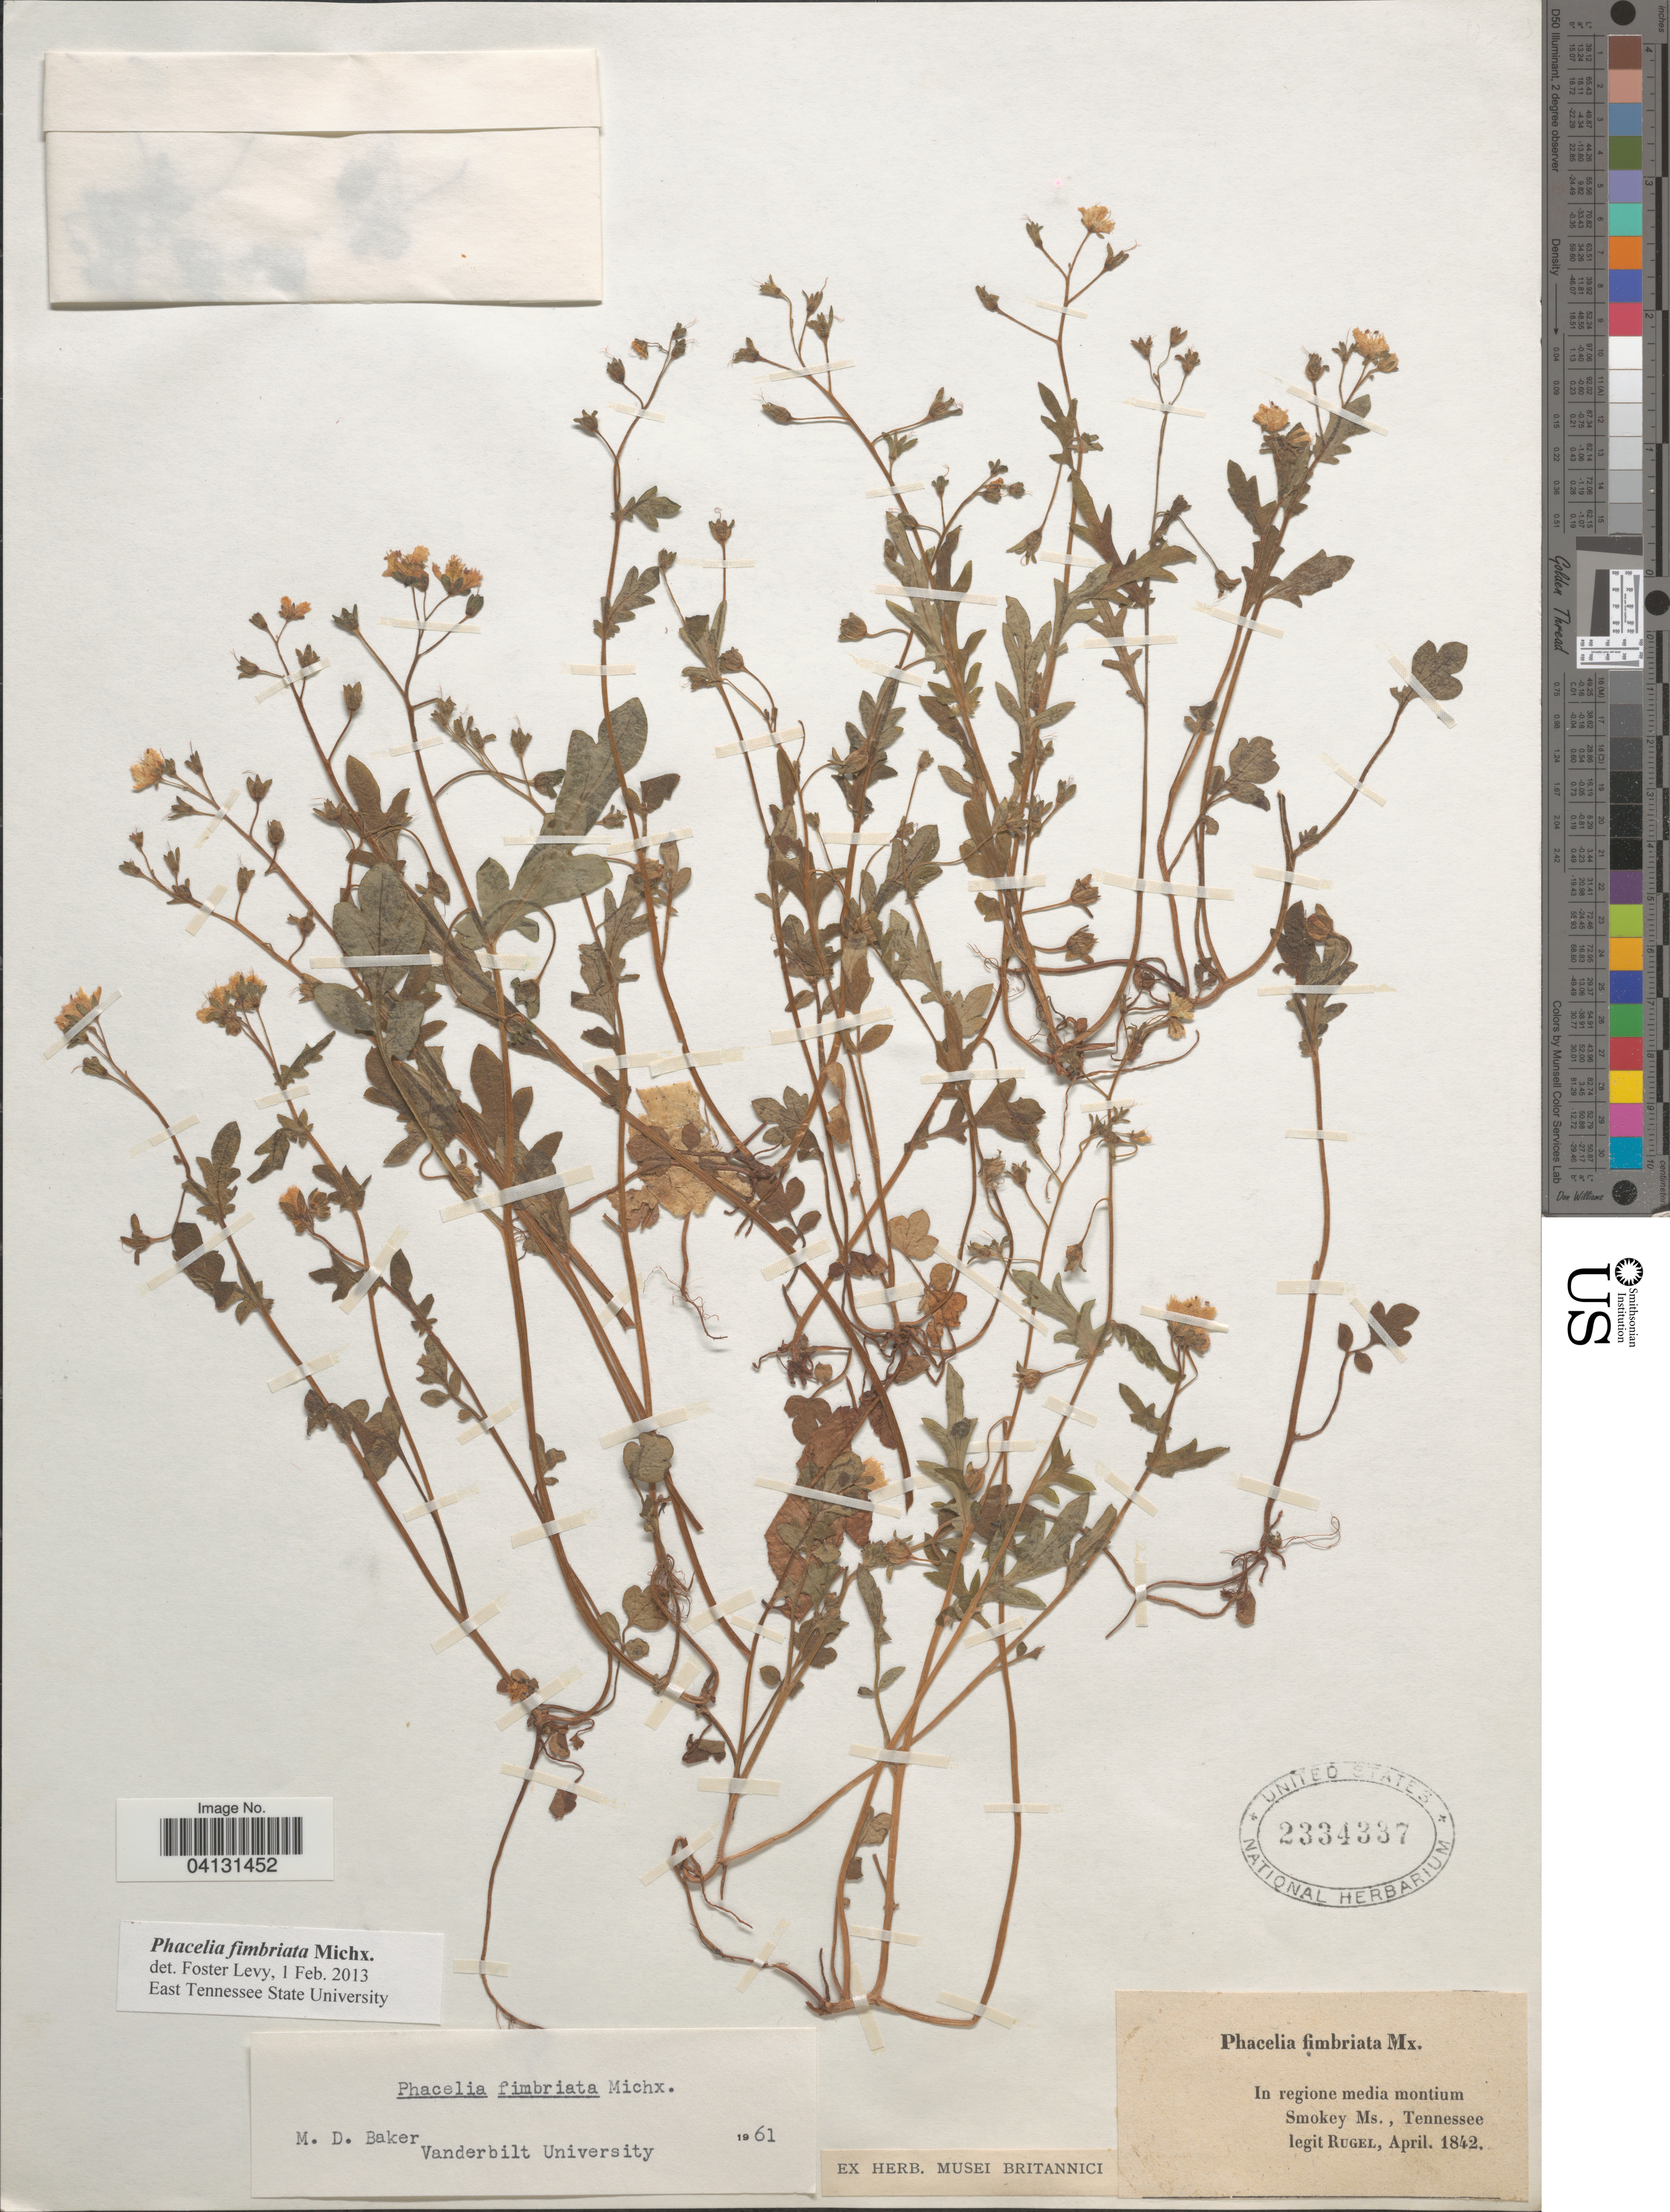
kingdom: Plantae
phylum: Tracheophyta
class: Magnoliopsida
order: Boraginales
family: Hydrophyllaceae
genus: Phacelia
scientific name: Phacelia fimbriata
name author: Michx.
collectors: Rugel, --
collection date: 1842-04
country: United States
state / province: Tennessee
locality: In regione media montium Smokey Ms.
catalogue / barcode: US 2334337